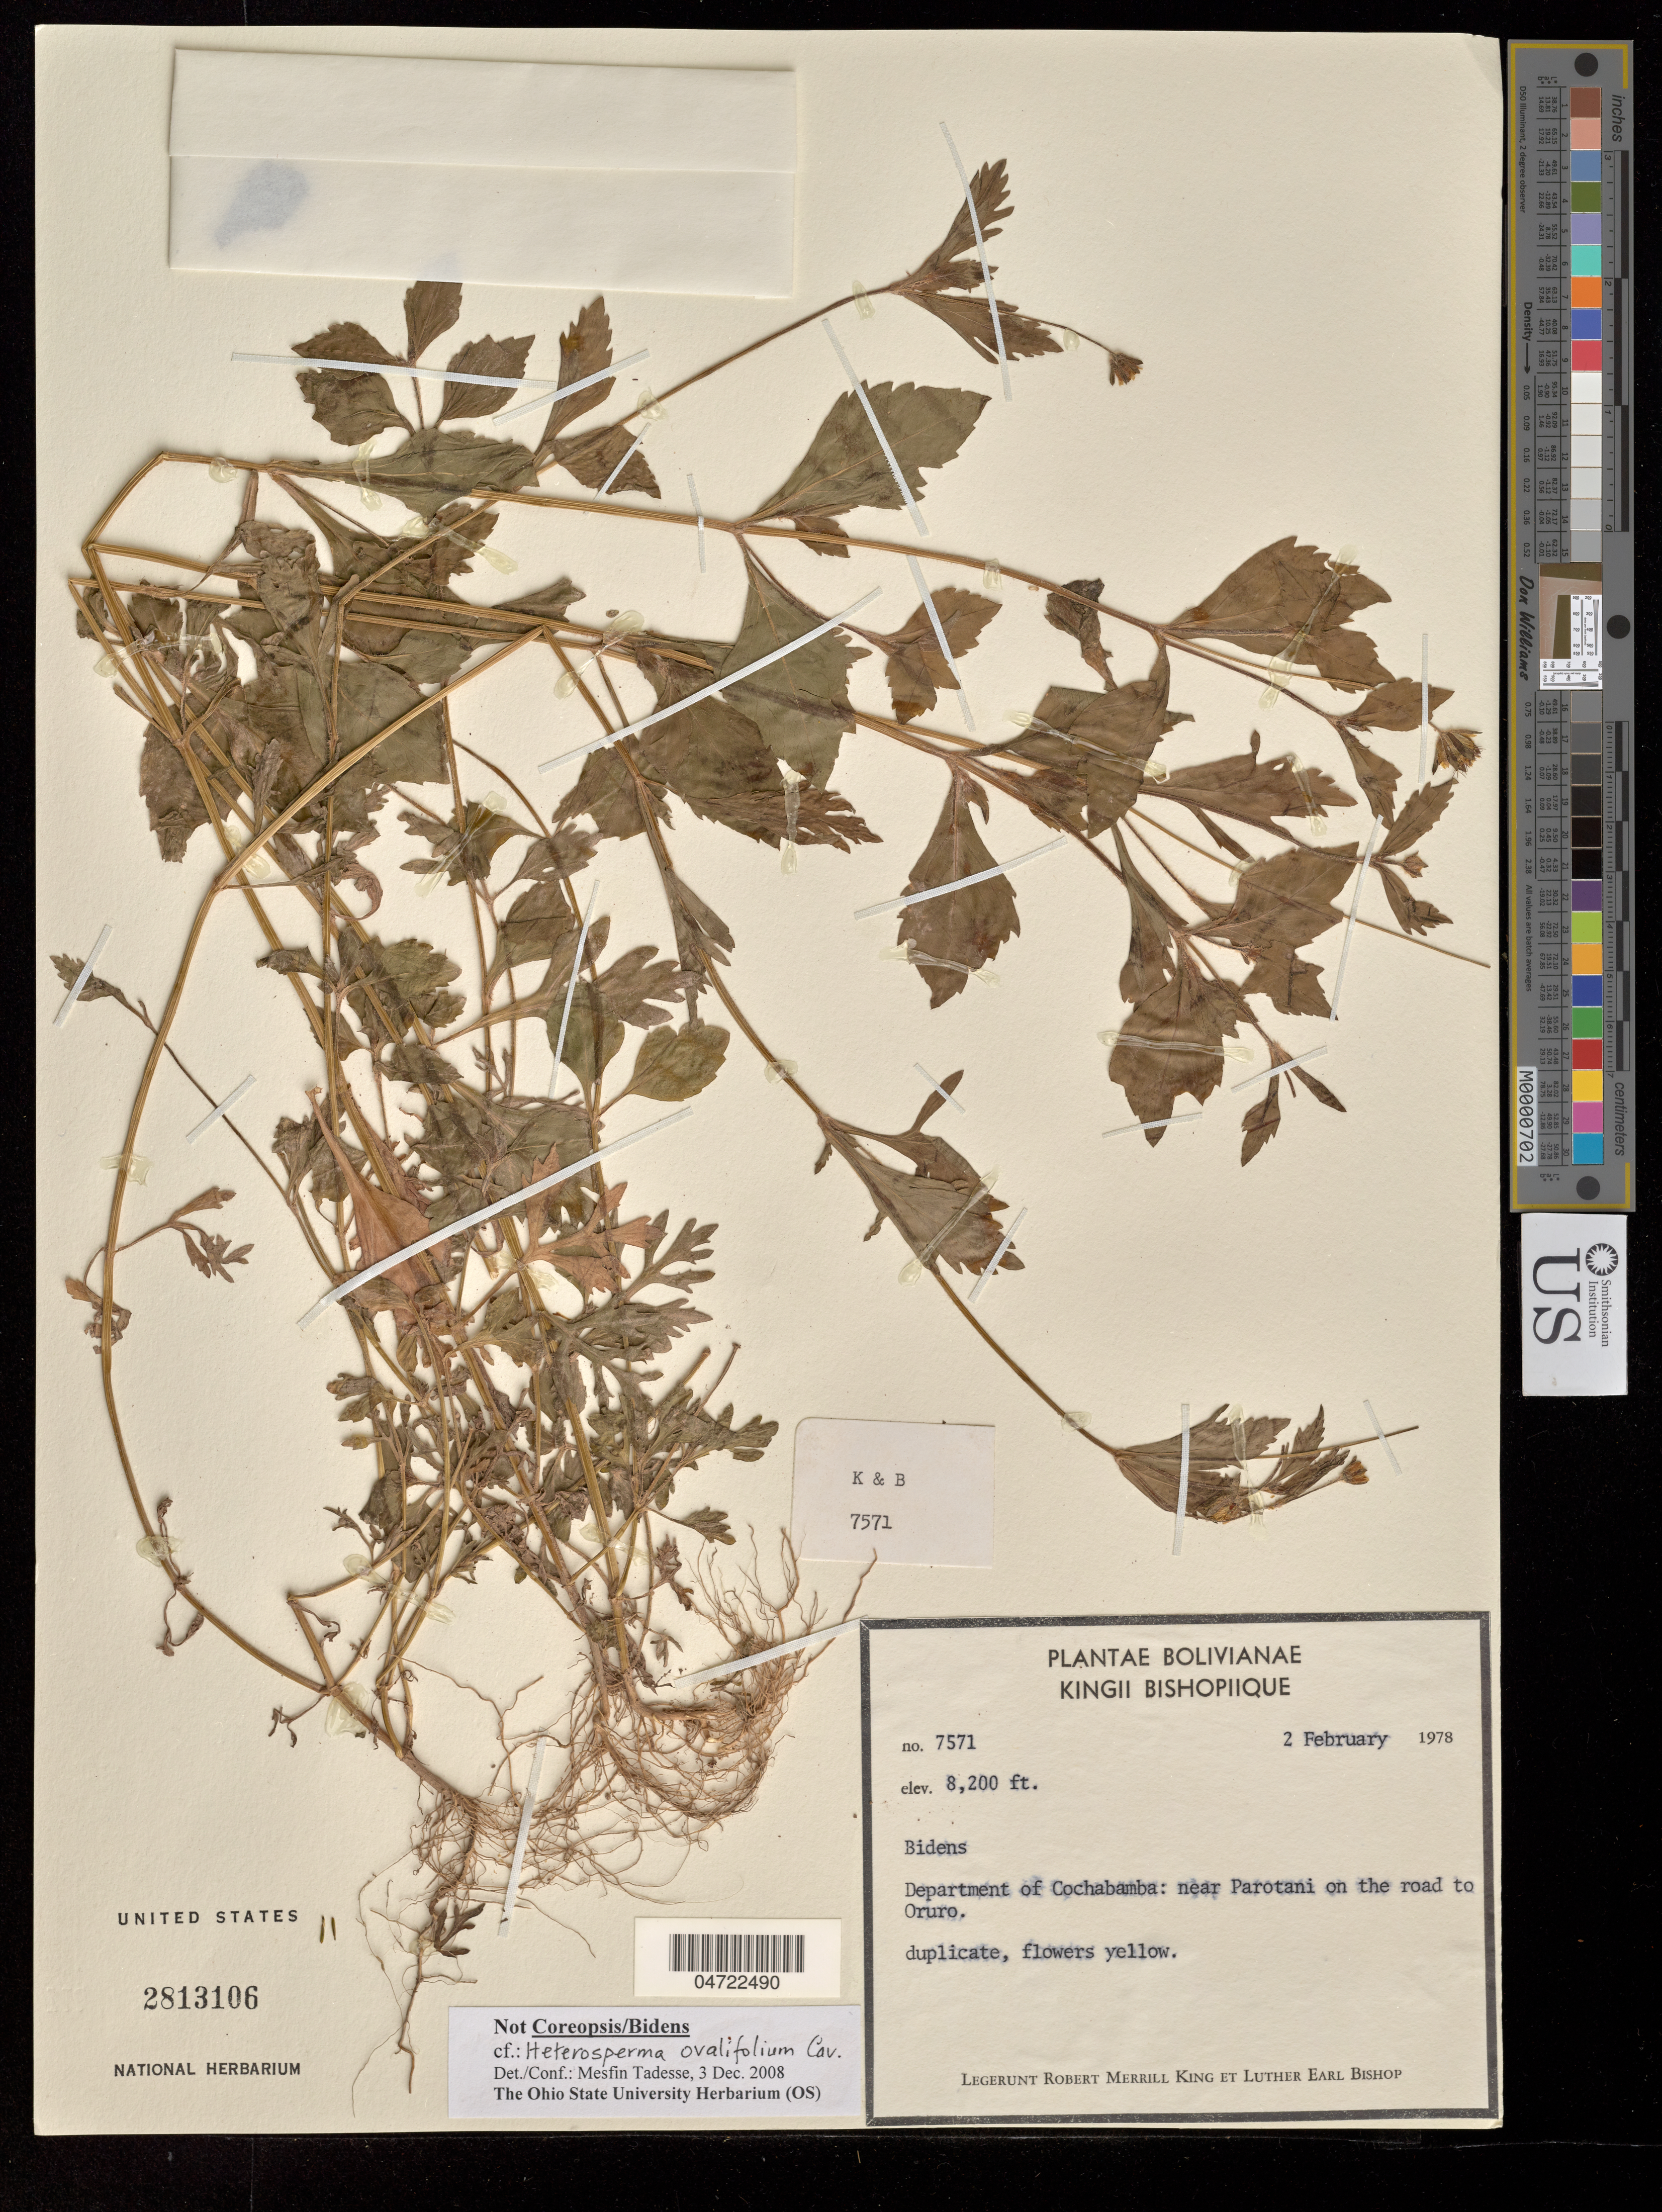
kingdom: Plantae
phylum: Tracheophyta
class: Magnoliopsida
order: Asterales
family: Asteraceae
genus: Heterosperma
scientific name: Heterosperma ovatifolium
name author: Cav.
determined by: Tadesse, M.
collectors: R. M. King & L. E. Bishop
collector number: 7571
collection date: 1978-02-02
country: Bolivia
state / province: Cochabamba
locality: Department of Cochabamba: 11 kms from Quillacolo, on road to Oruro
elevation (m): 2560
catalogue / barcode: US 2813106